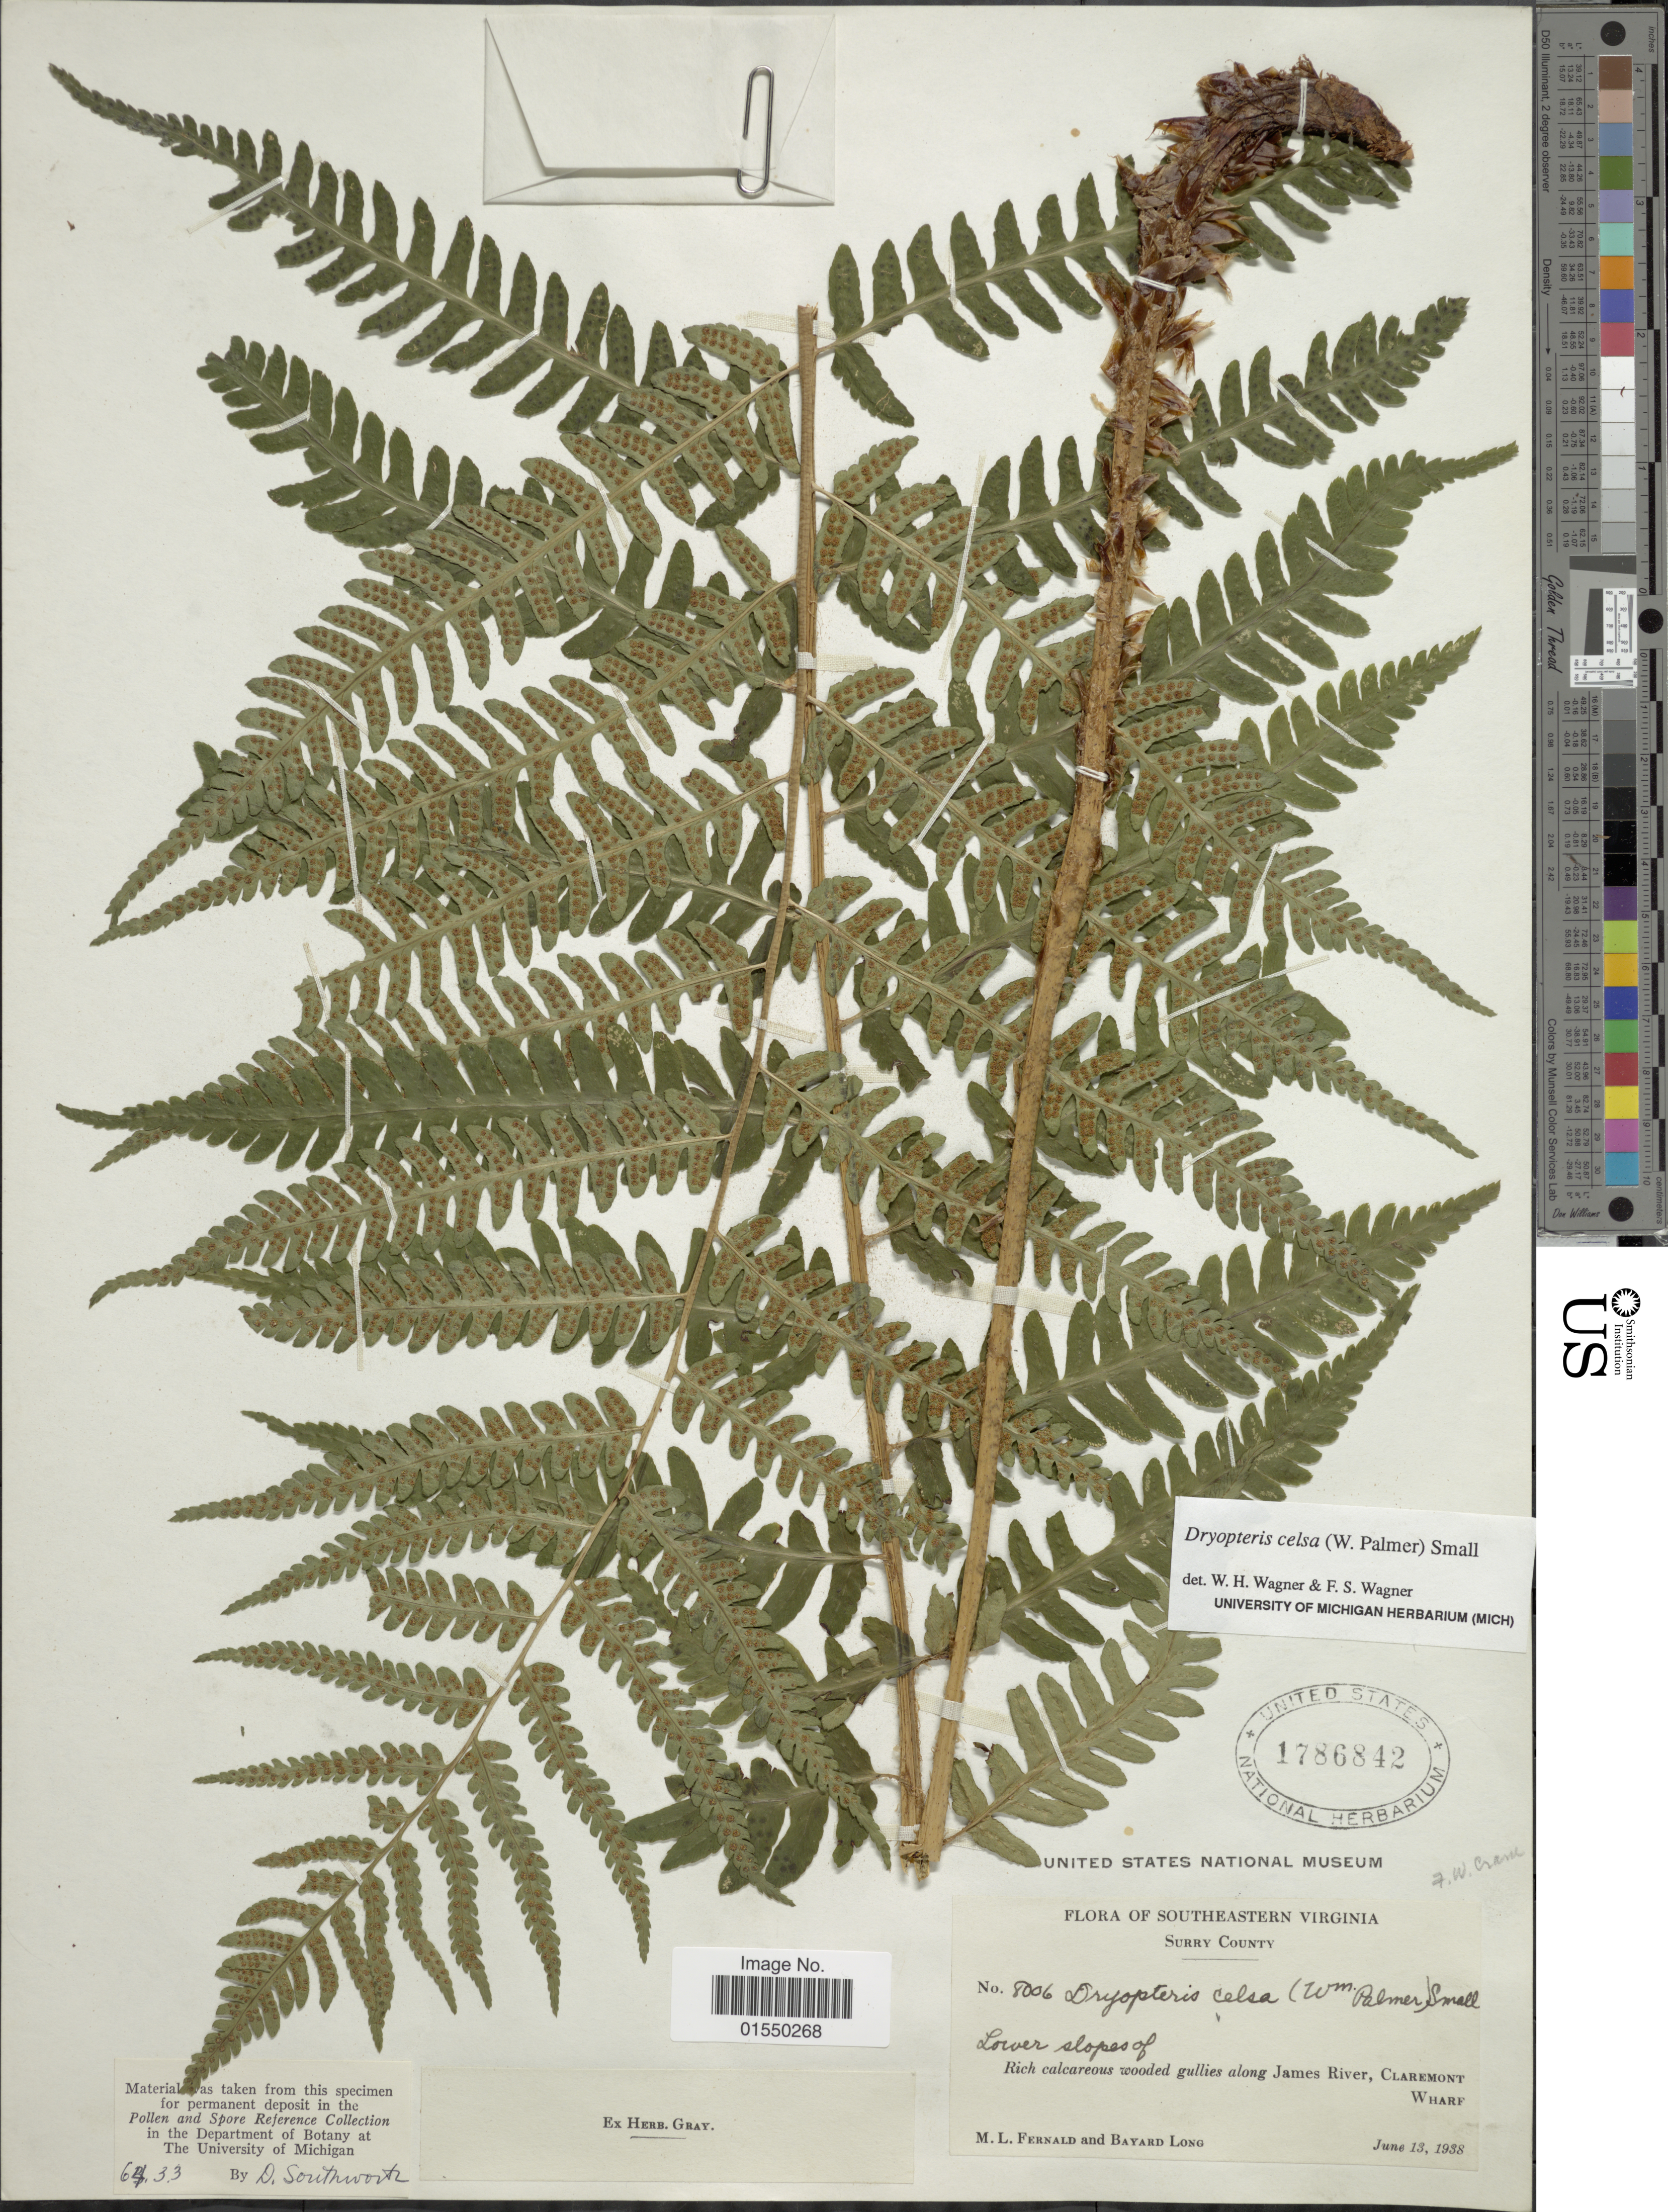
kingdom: Plantae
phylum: Tracheophyta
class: Polypodiopsida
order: Polypodiales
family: Dryopteridaceae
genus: Dryopteris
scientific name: Dryopteris celsa (W. Palmer) Knowlt., W. Palmer & C.L. Pollard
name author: (W. Palmer) Knowlt. et al.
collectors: M. L. Fernald & B. H. Long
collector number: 8006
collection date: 1938-06-13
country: United States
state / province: Virginia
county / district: Surry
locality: Southeastern Virginia, Surry County, along James River, Claremont, Wharf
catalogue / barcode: US 1786842